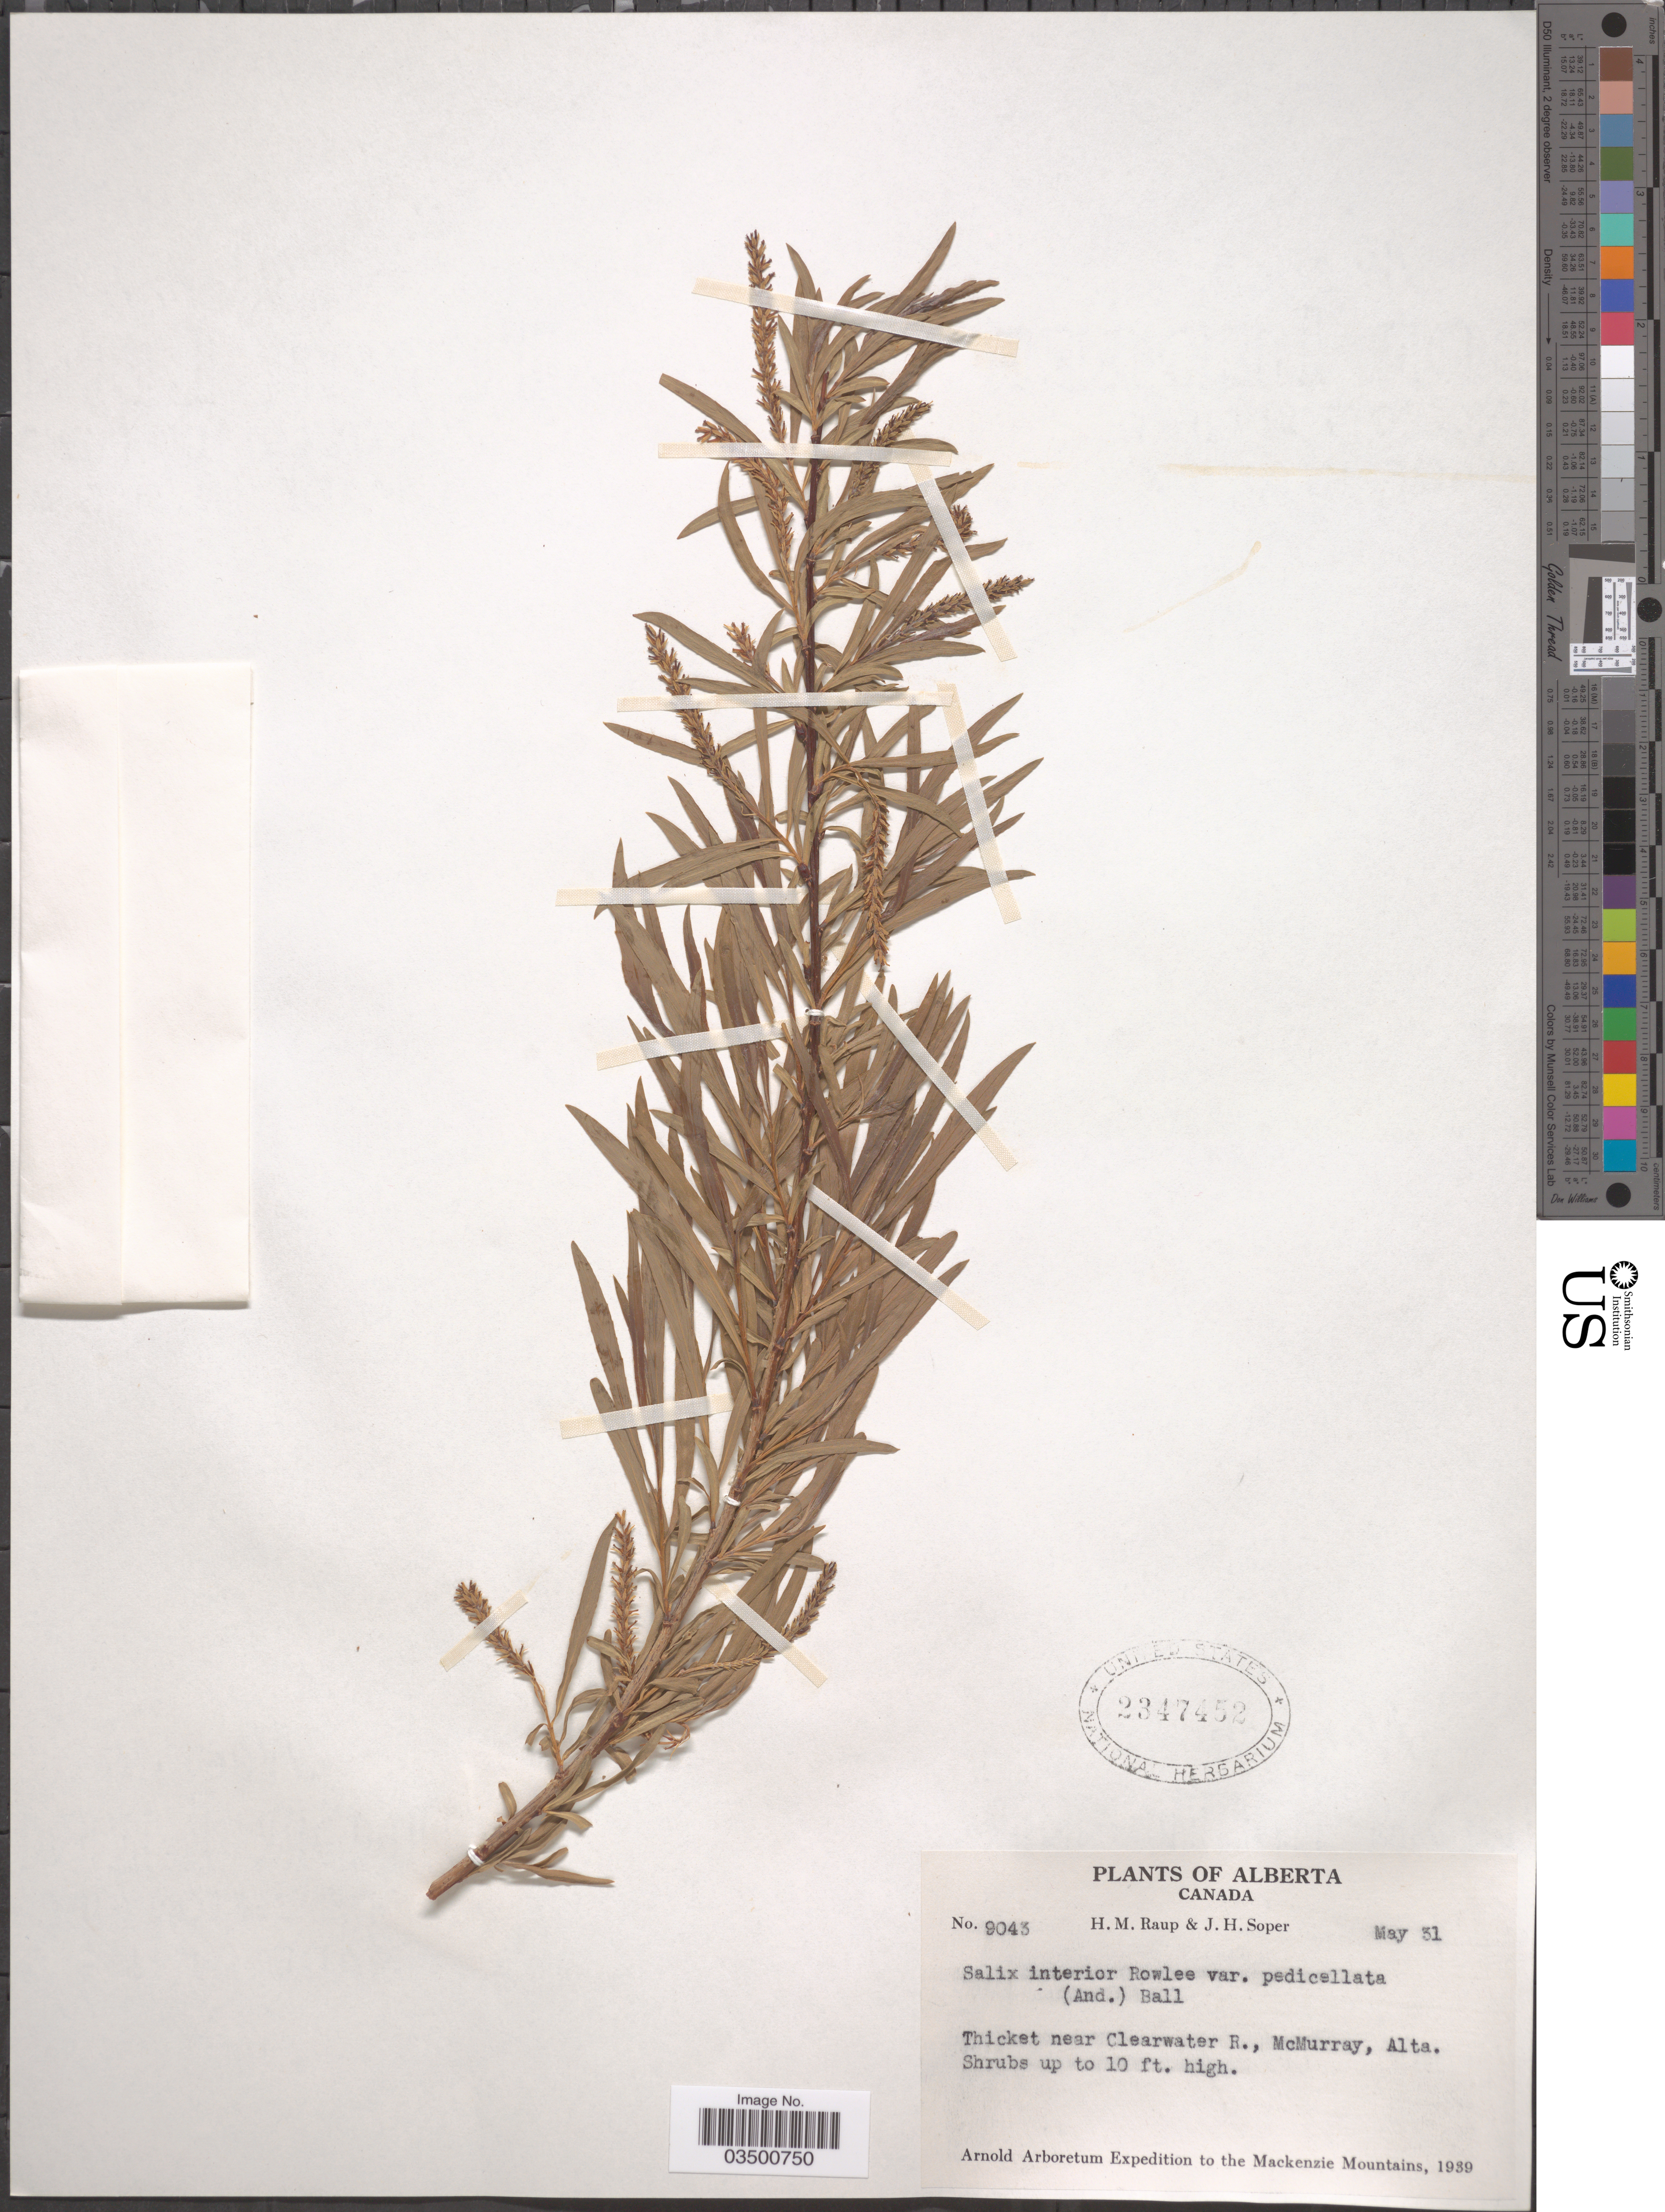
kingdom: Plantae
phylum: Tracheophyta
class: Magnoliopsida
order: Malpighiales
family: Salicaceae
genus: Salix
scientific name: Salix interior var. pedicellata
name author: (Andersson) C.R. Ball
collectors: H. Raup & J. H. Soper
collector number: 9043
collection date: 1939-05-31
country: Canada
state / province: Alberta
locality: Thicket near Clearwater R., McMurray, Alta. Mackenzie Mountains.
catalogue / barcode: US 2347452